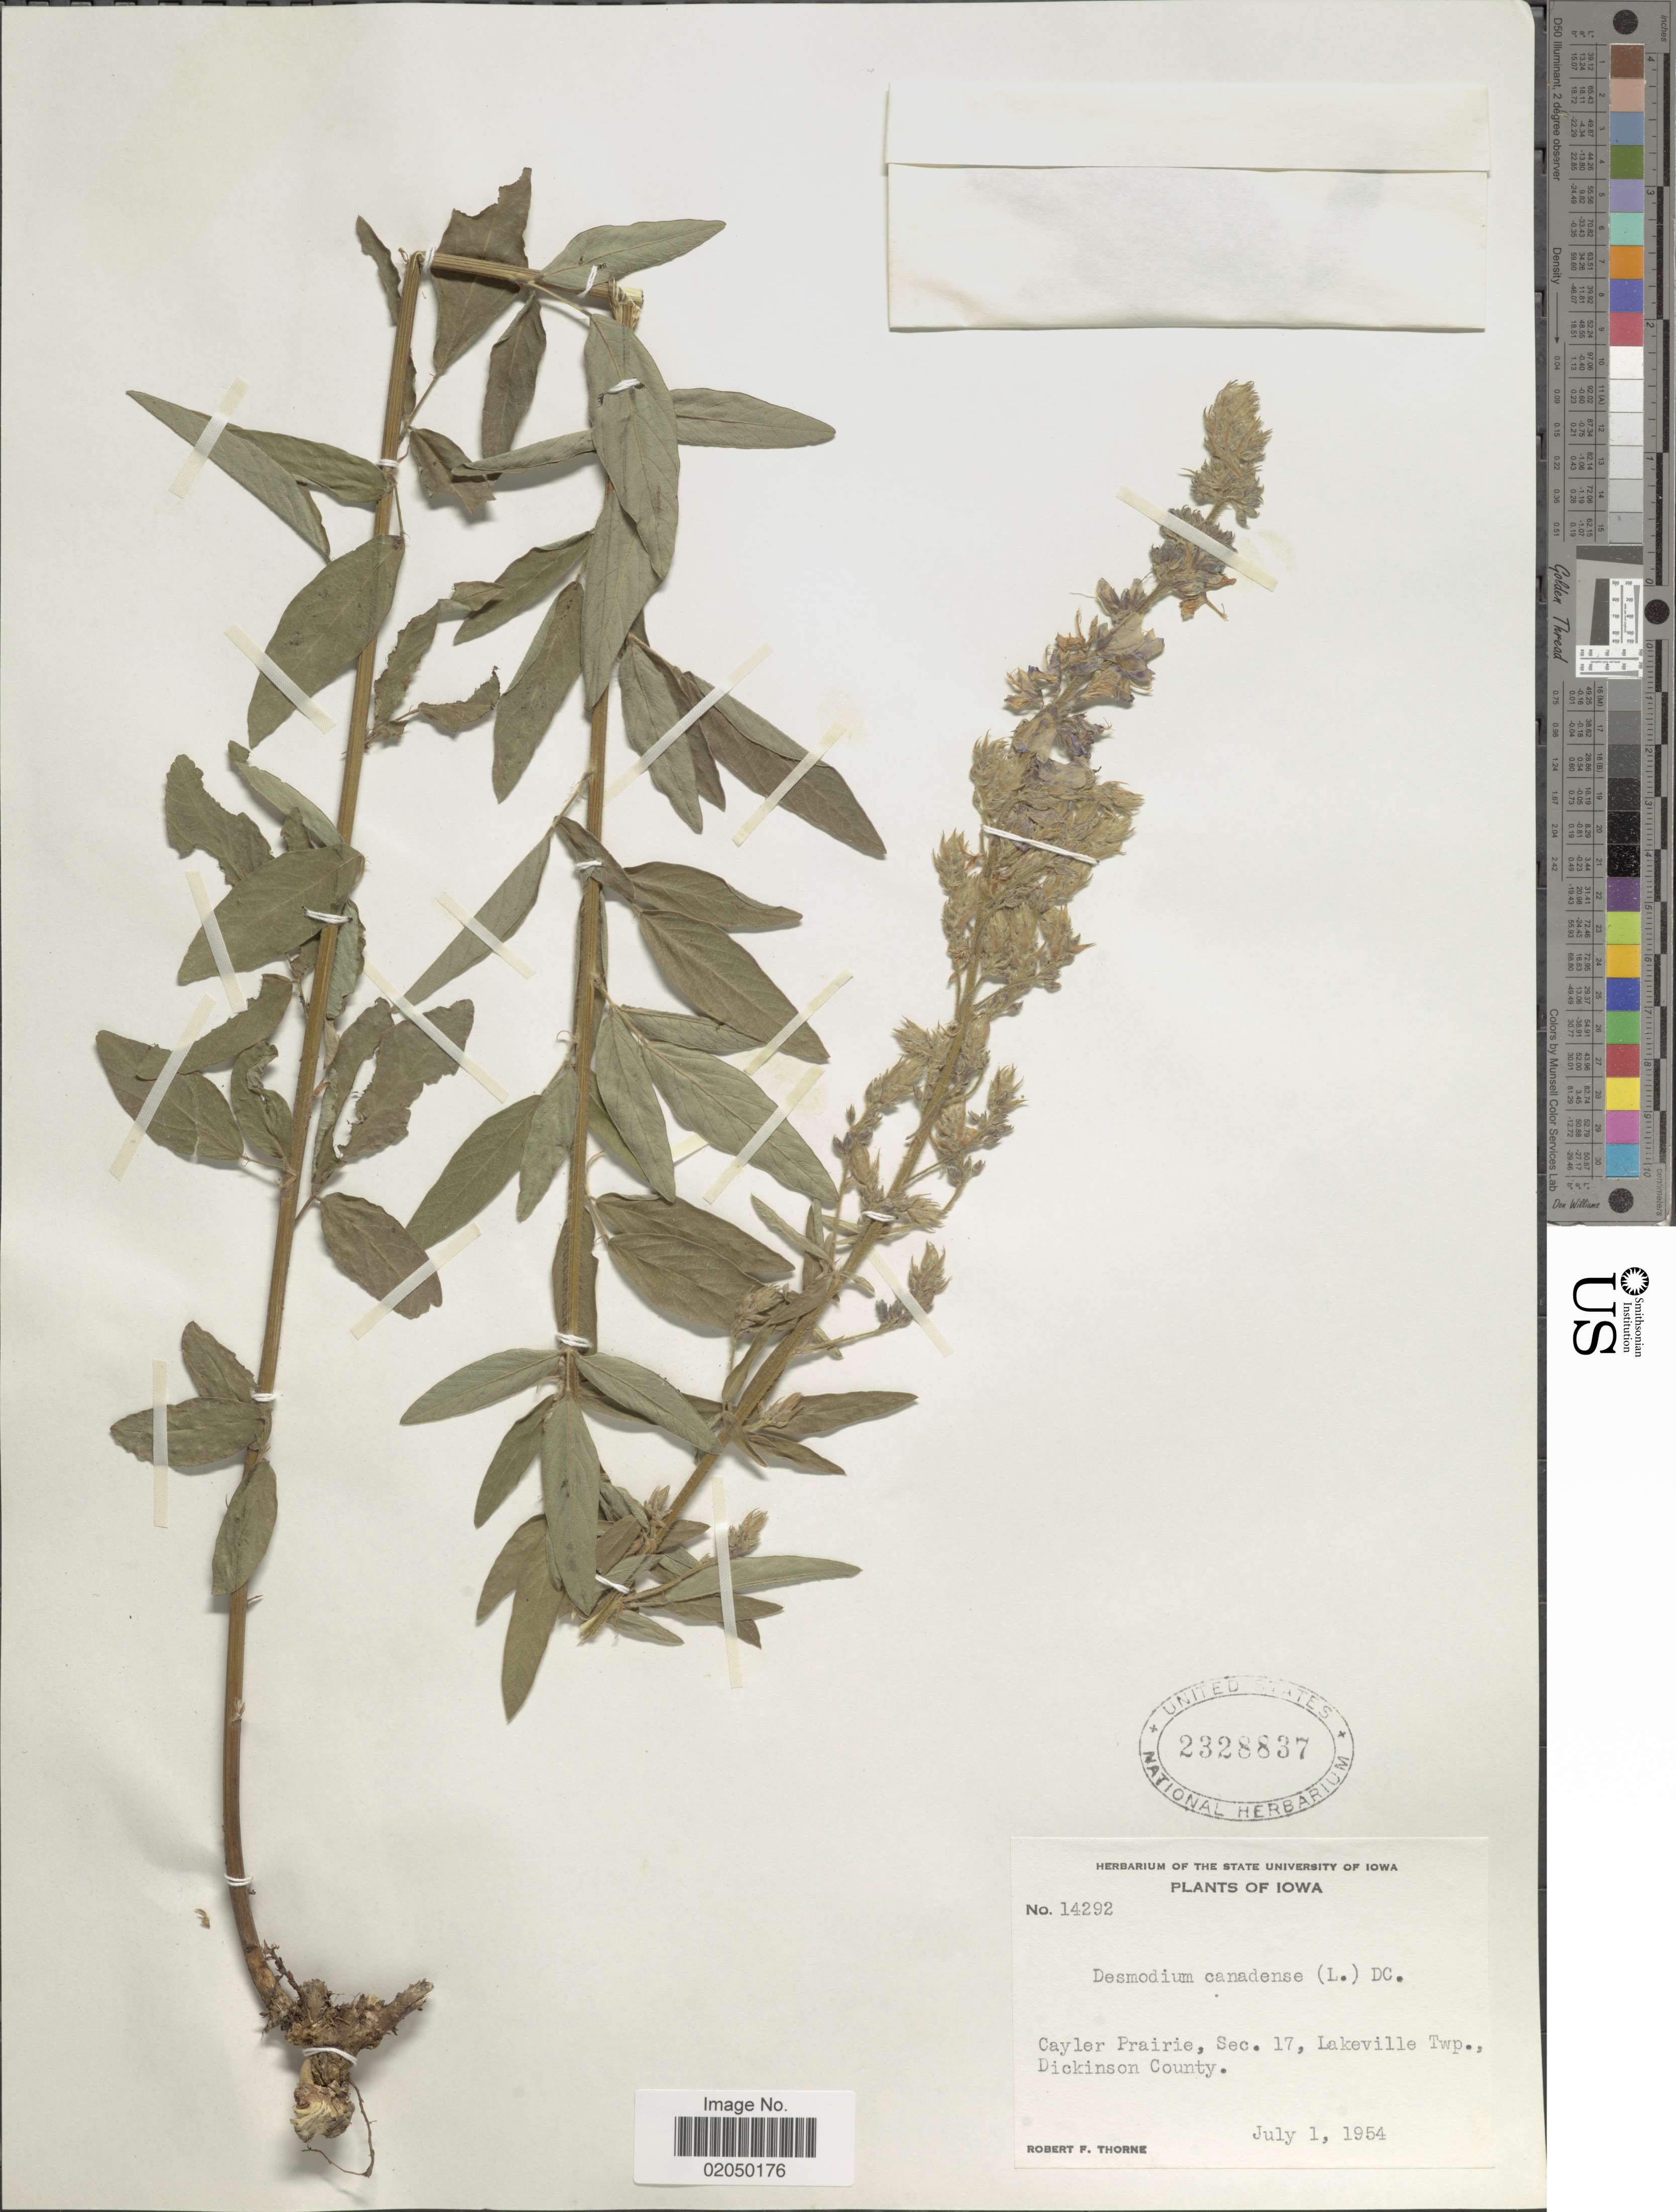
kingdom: Plantae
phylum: Tracheophyta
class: Magnoliopsida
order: Fabales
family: Fabaceae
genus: Desmodium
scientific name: Desmodium canadense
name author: (L.) DC.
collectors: R. F. Thorne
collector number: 14292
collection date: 1954-07-01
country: United States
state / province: Iowa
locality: Cayler Prairie, Sec. 17, Lakeville Twp., Dickinson County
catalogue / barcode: US 2328837